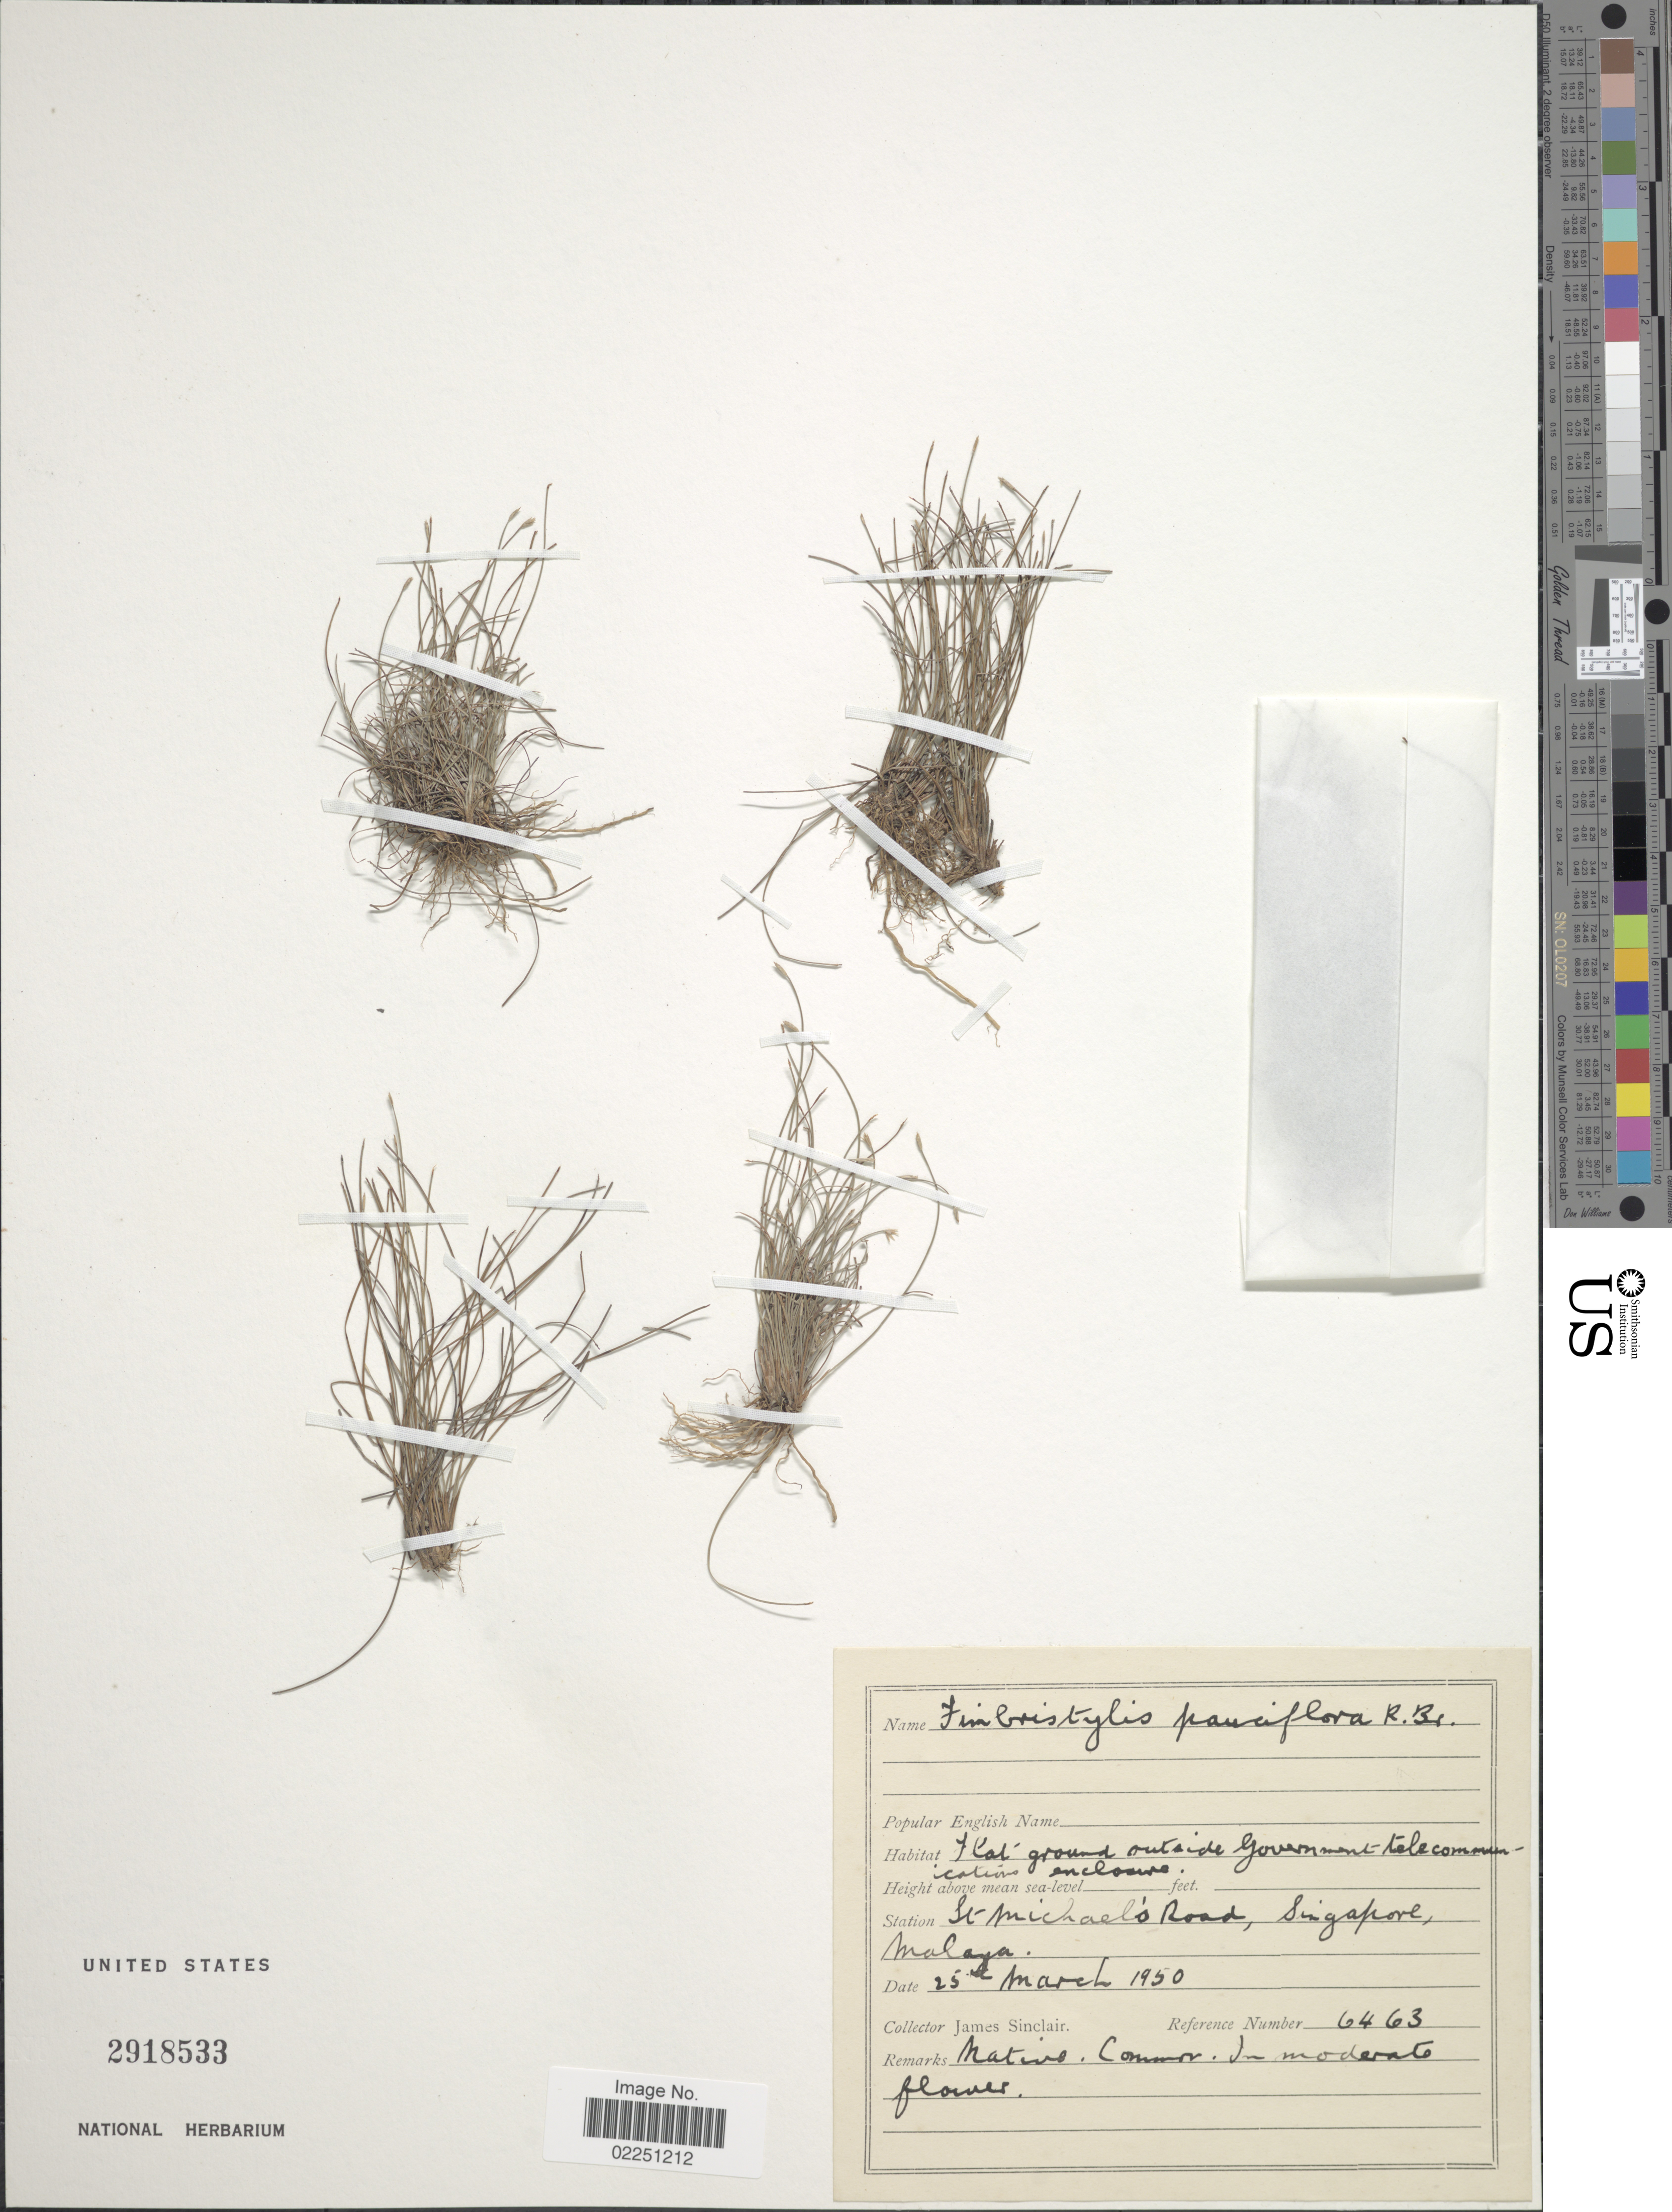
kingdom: Plantae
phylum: Tracheophyta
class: Liliopsida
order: Poales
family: Cyperaceae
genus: Fimbristylis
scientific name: Fimbristylis pauciflora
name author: R. Br.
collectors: J. Sinclair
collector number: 6463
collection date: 1950-03-25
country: Singapore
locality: St. Michael's Road, Singapore, Malaya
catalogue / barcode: US 2918533